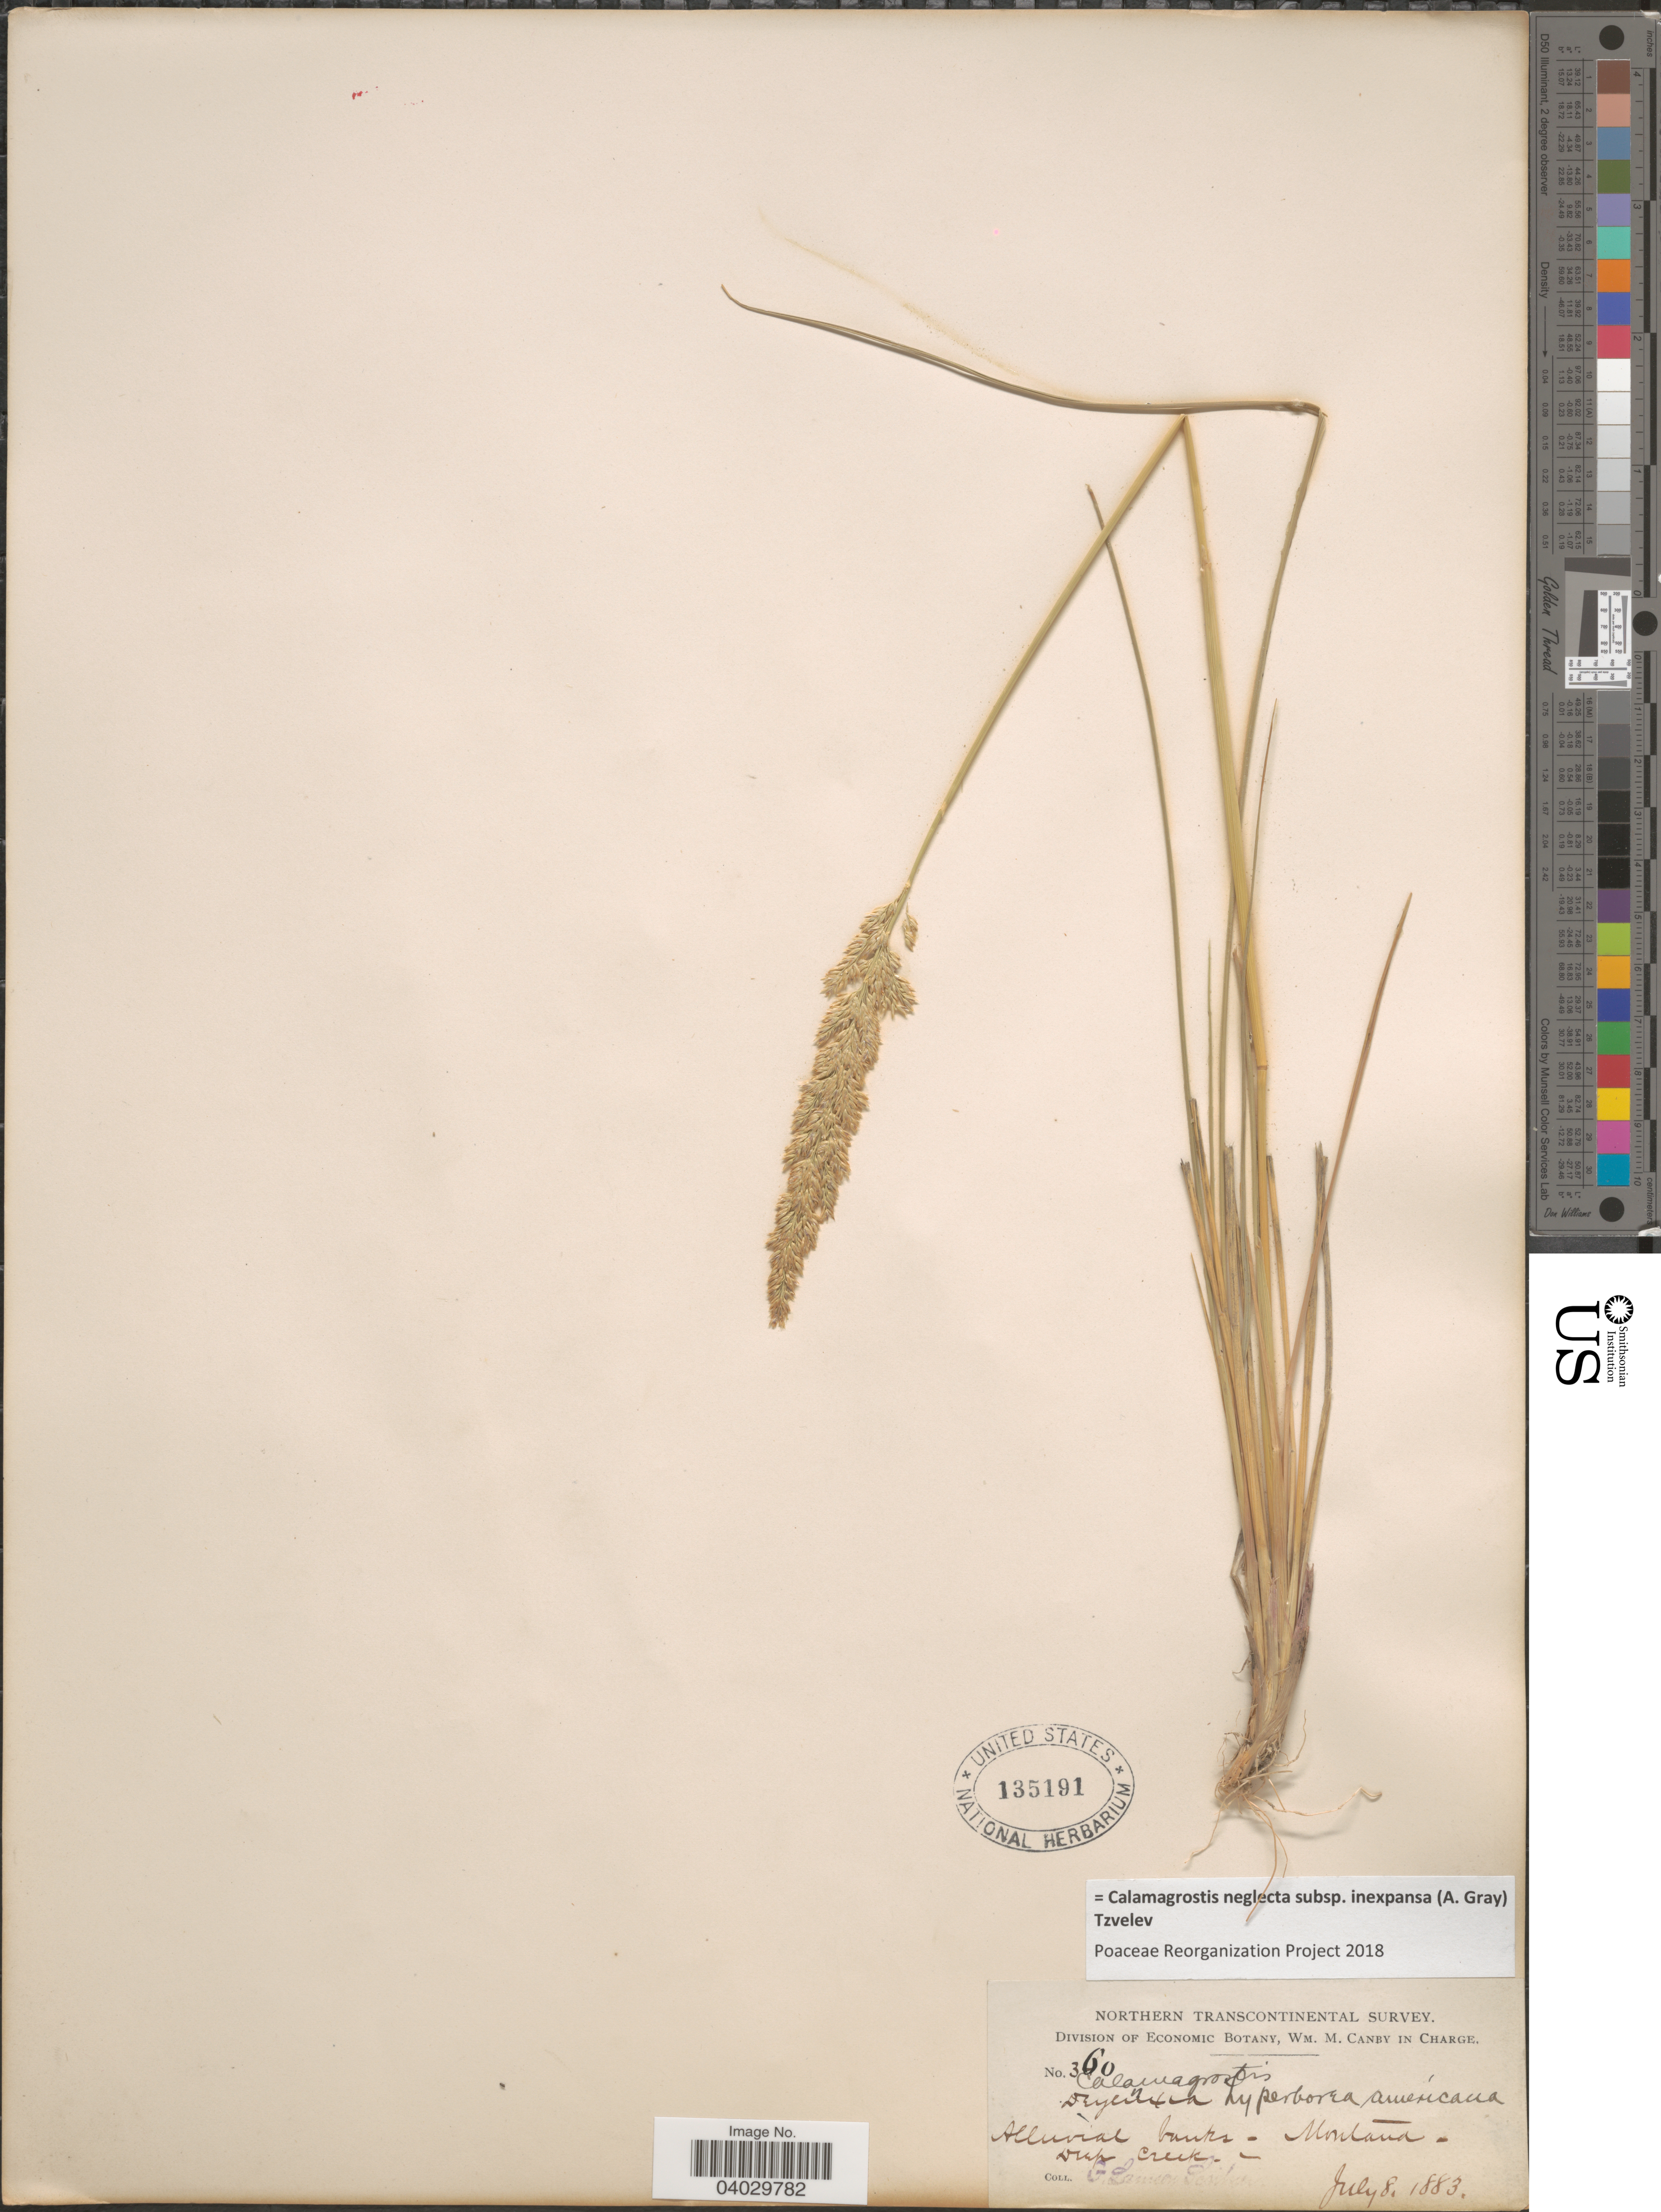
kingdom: Plantae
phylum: Tracheophyta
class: Liliopsida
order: Poales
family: Poaceae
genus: Calamagrostis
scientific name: Calamagrostis neglecta subsp. inexpansa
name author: (A. Gray) Tzvelev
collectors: F. Lamson-Scribner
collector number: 360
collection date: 1883-07-08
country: United States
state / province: Montana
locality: Deep Creek.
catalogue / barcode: US 135191